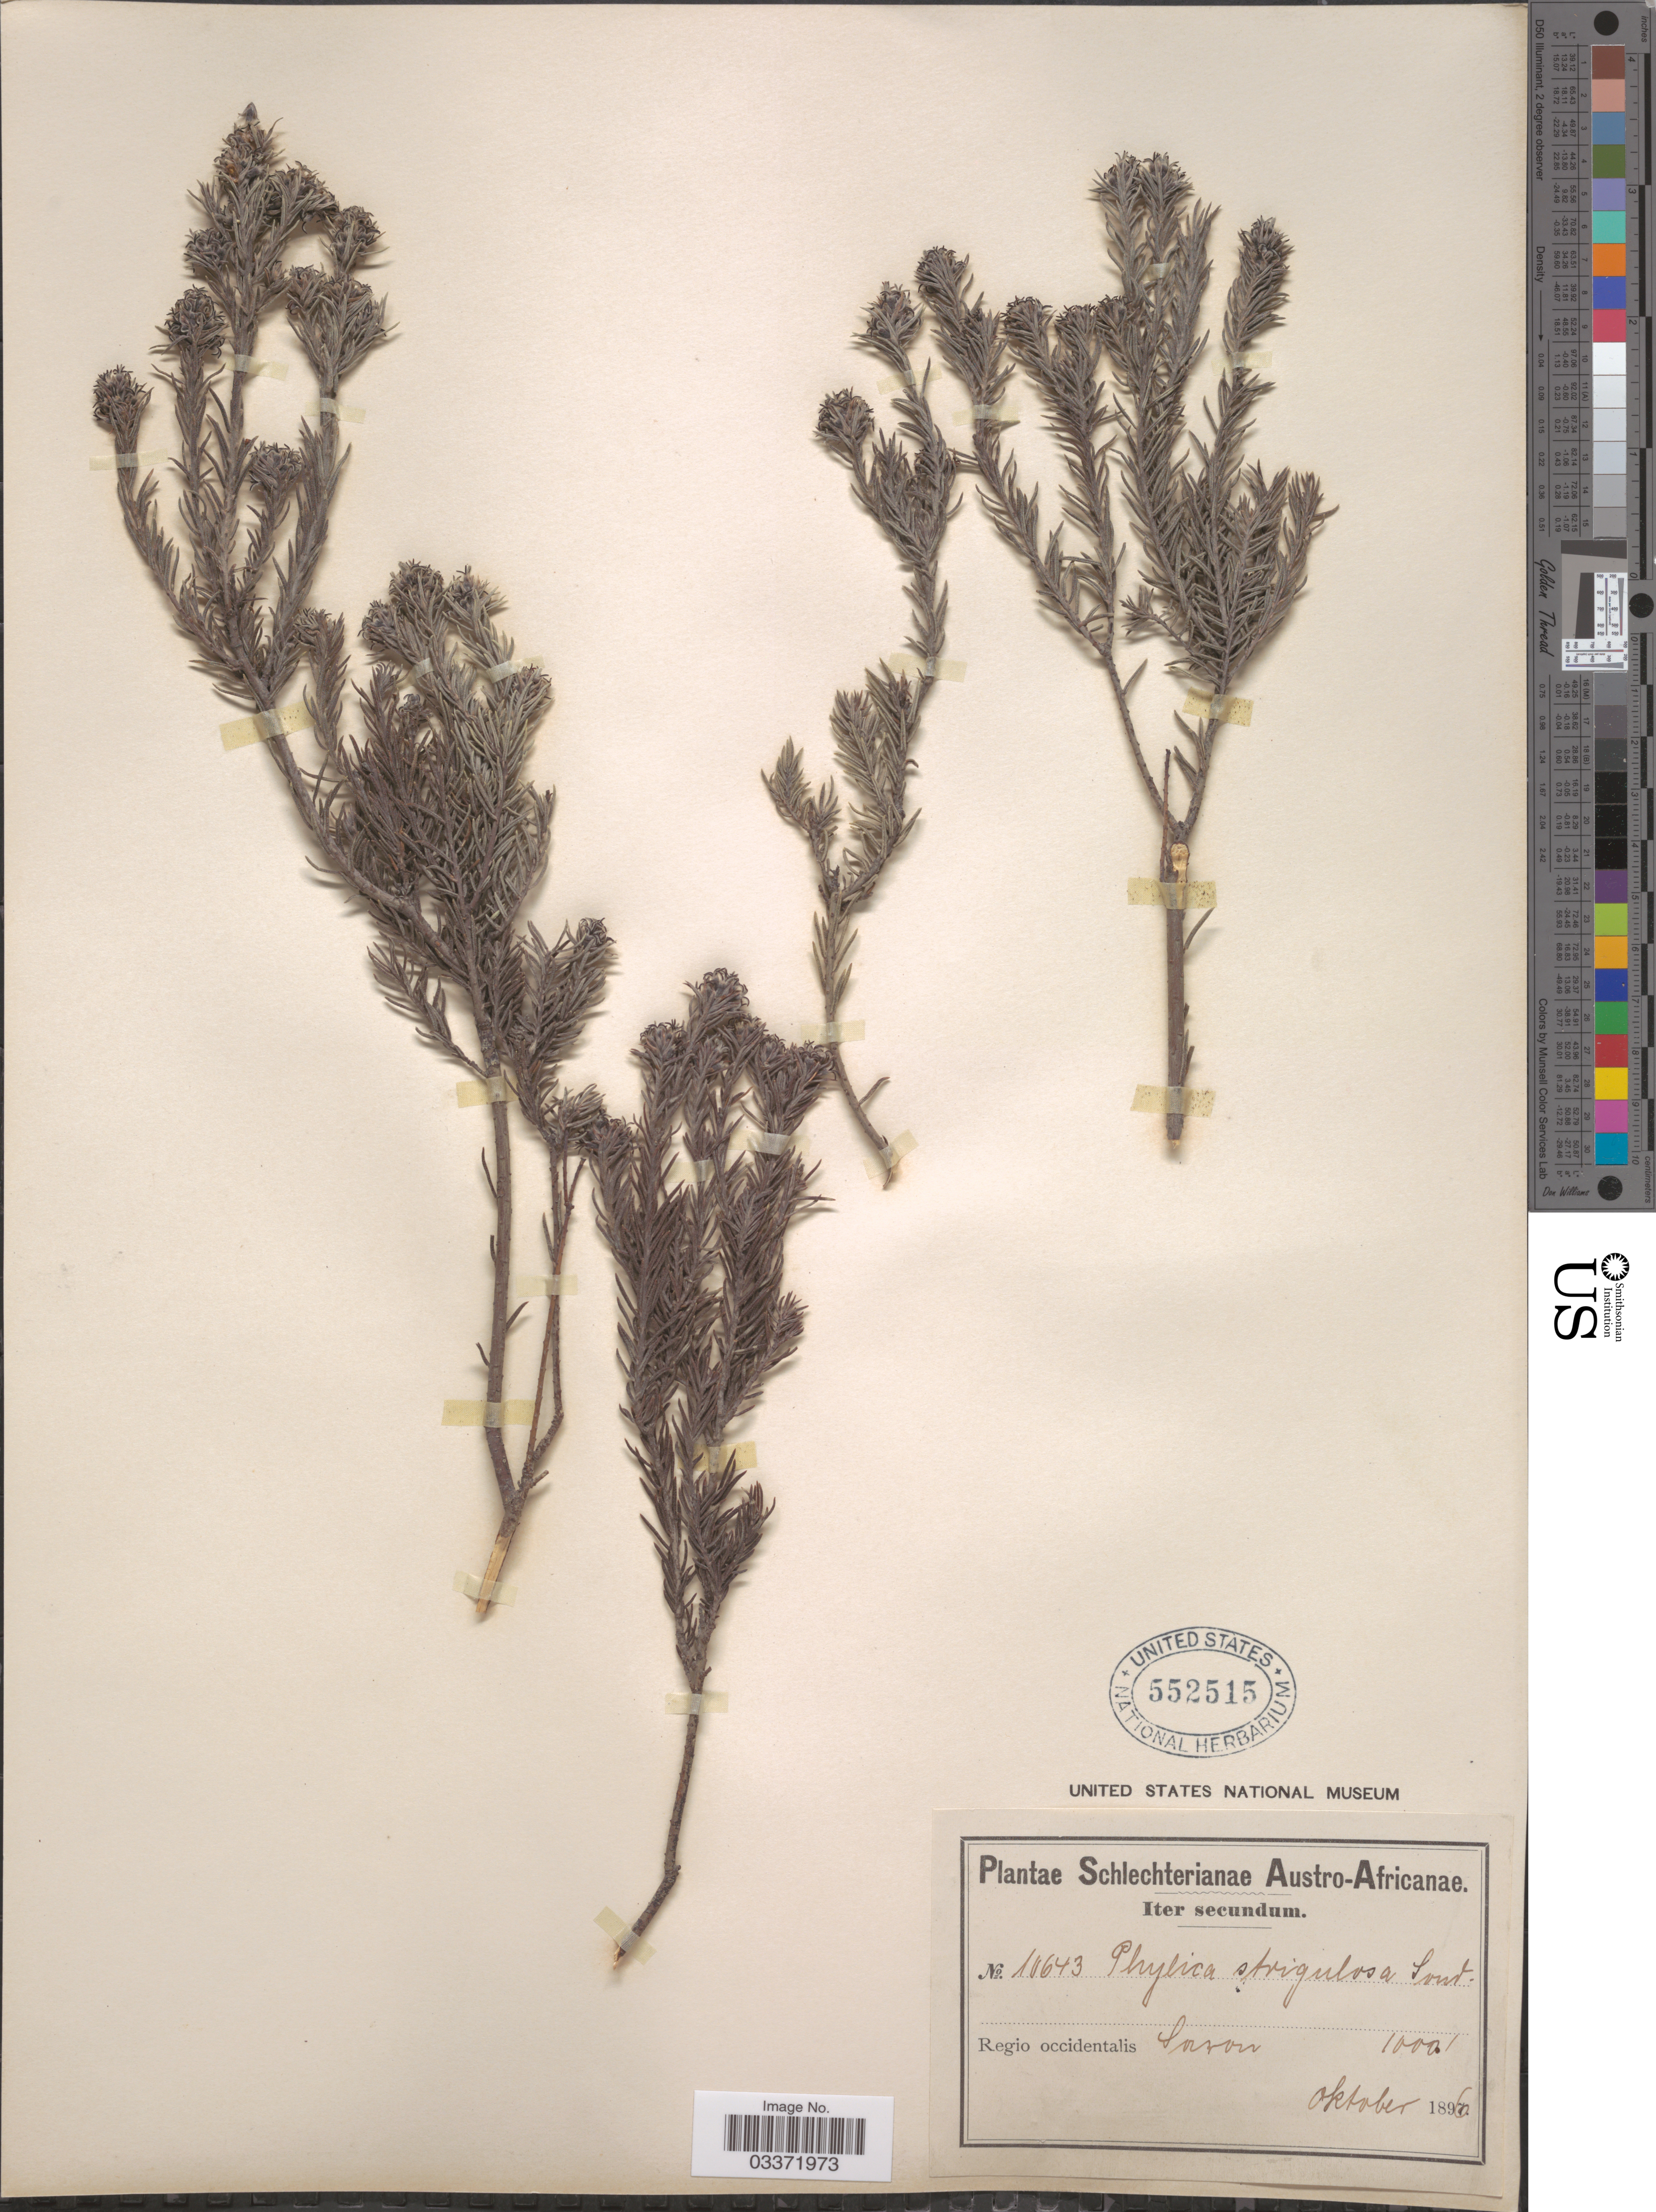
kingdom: Plantae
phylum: Tracheophyta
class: Magnoliopsida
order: Rosales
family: Rhamnaceae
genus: Phylica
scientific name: Phylica strigulosa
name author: Sond.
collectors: Schlechter, --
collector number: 10643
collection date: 1896-10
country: South Africa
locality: Austro-Africanae. Regio occidentalis Saron.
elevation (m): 305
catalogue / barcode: US 552515